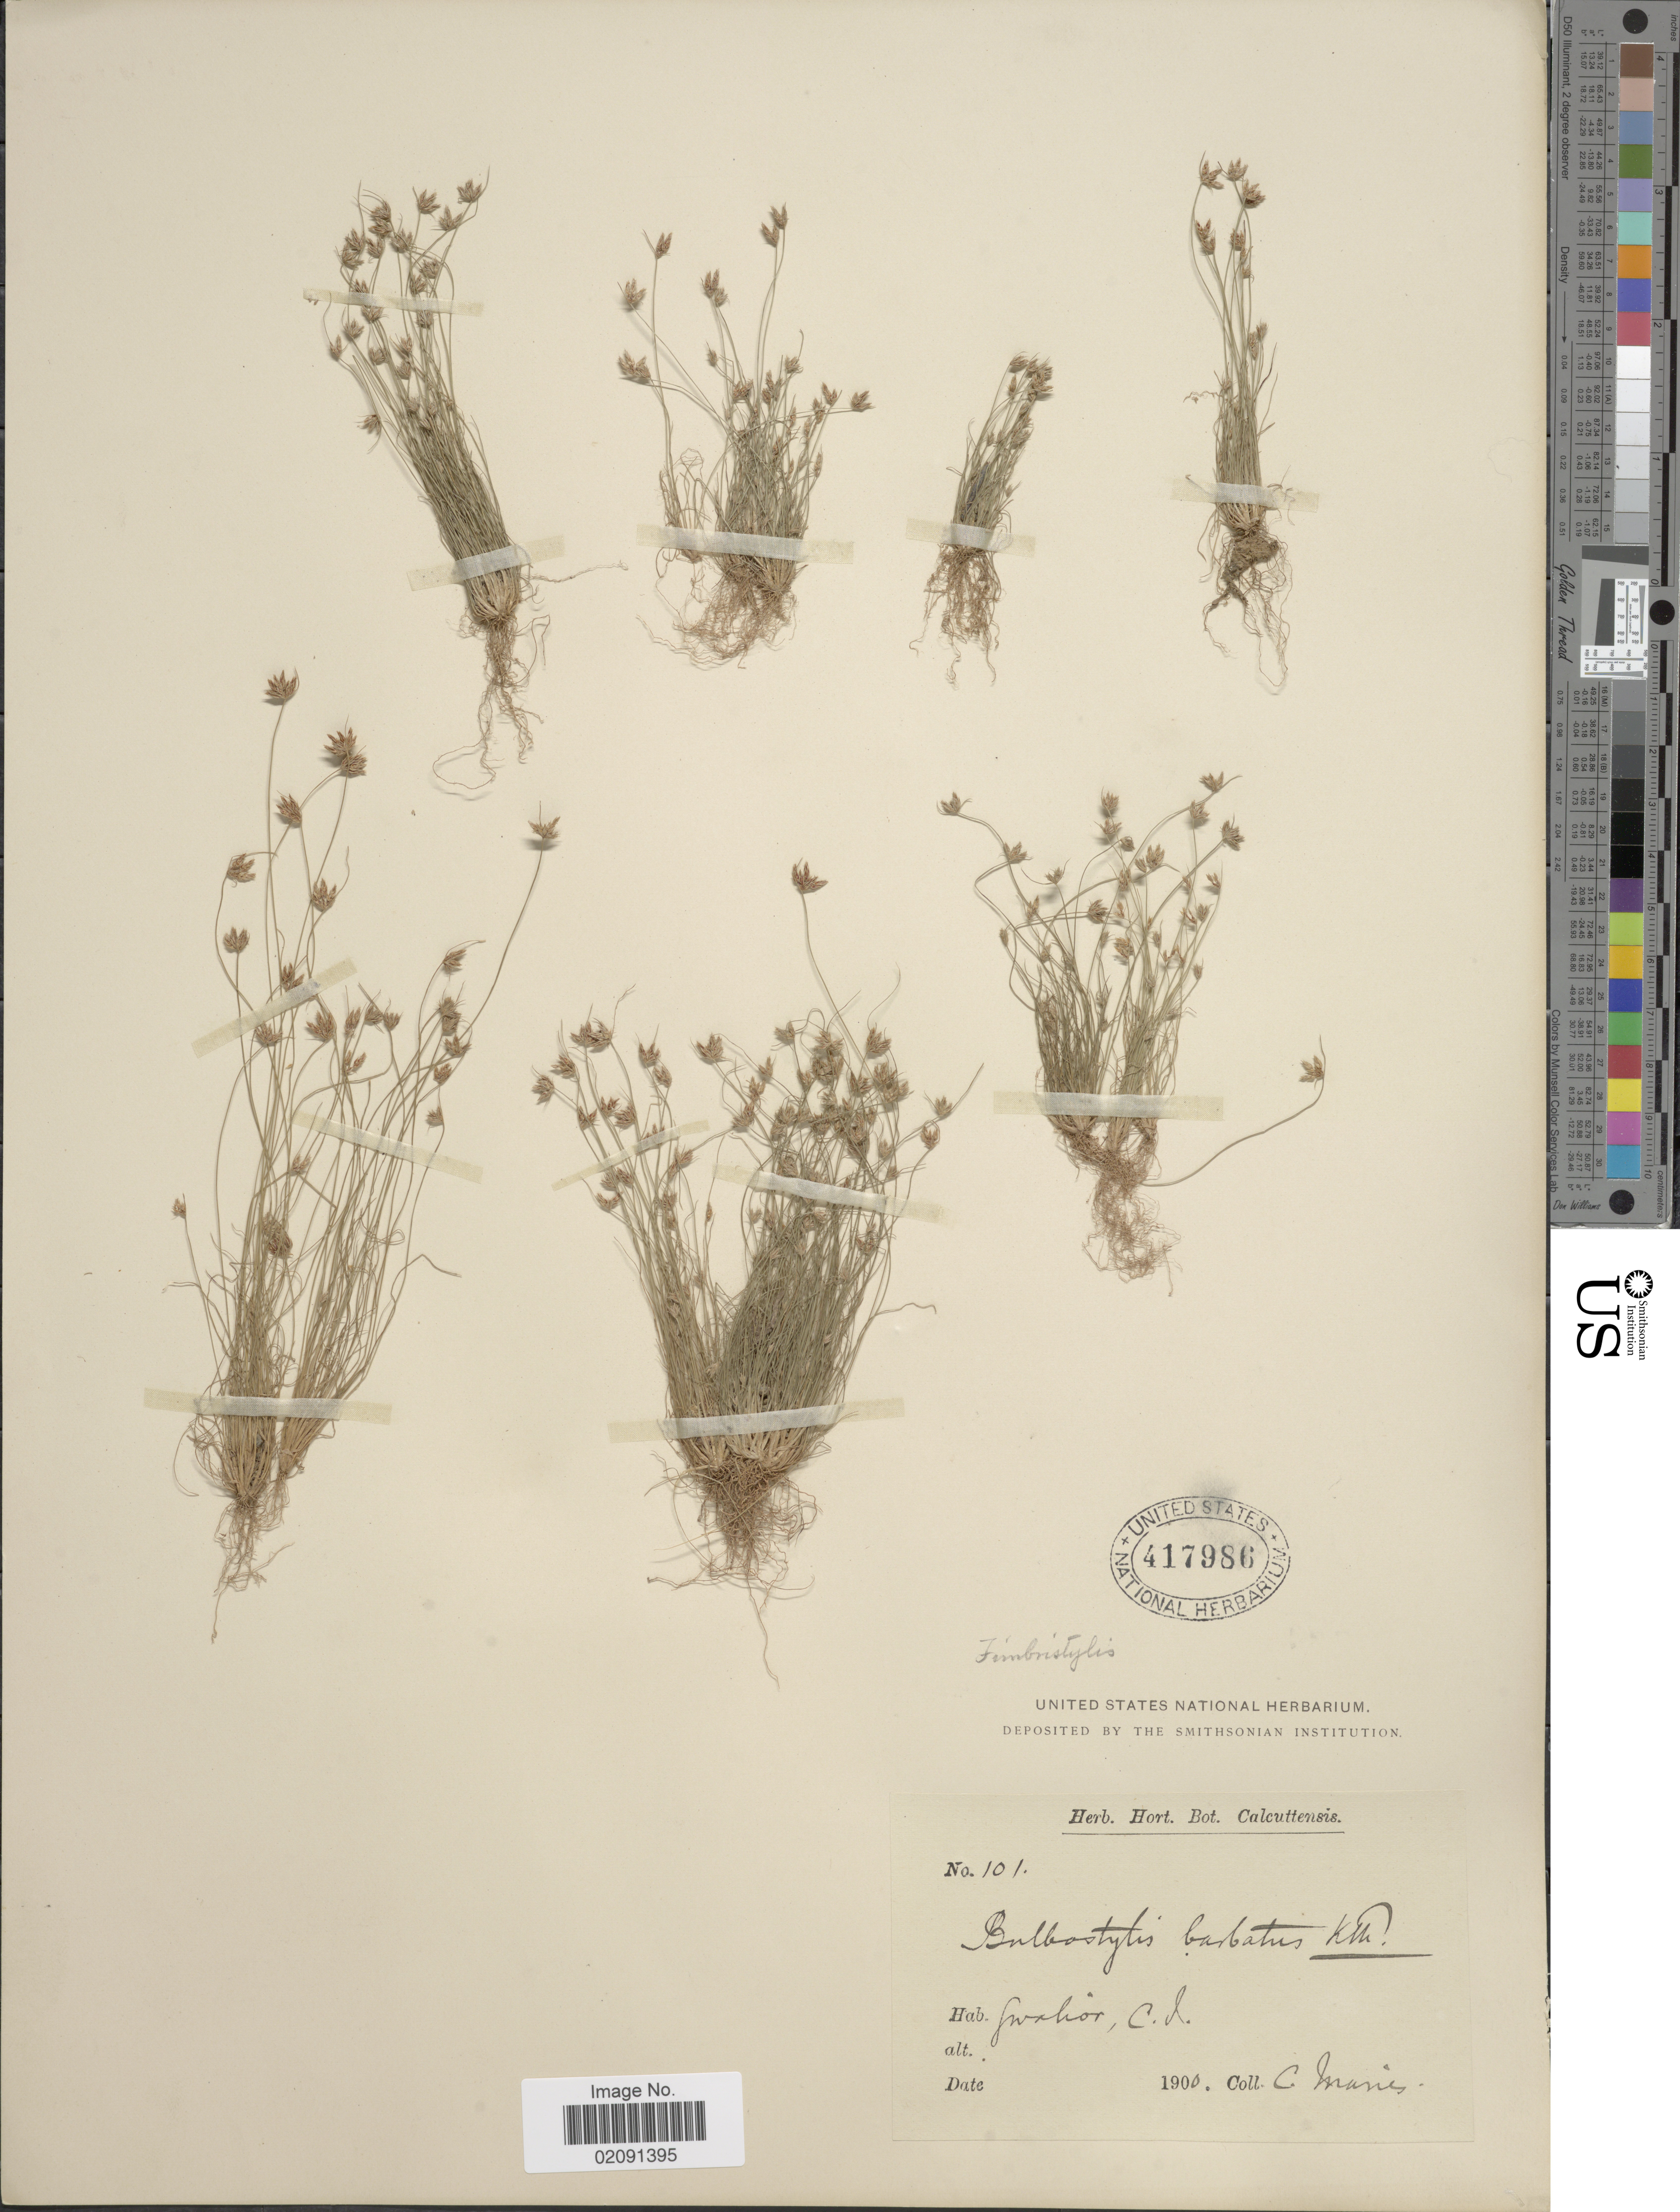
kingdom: Plantae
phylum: Tracheophyta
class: Liliopsida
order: Poales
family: Cyperaceae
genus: Bulbostylis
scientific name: Bulbostylis barbata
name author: (Rottb.) C.B. Clarke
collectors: C. Maries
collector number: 101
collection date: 1900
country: India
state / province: Madhya Pradesh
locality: Gwalior, C.l.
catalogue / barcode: US 417986